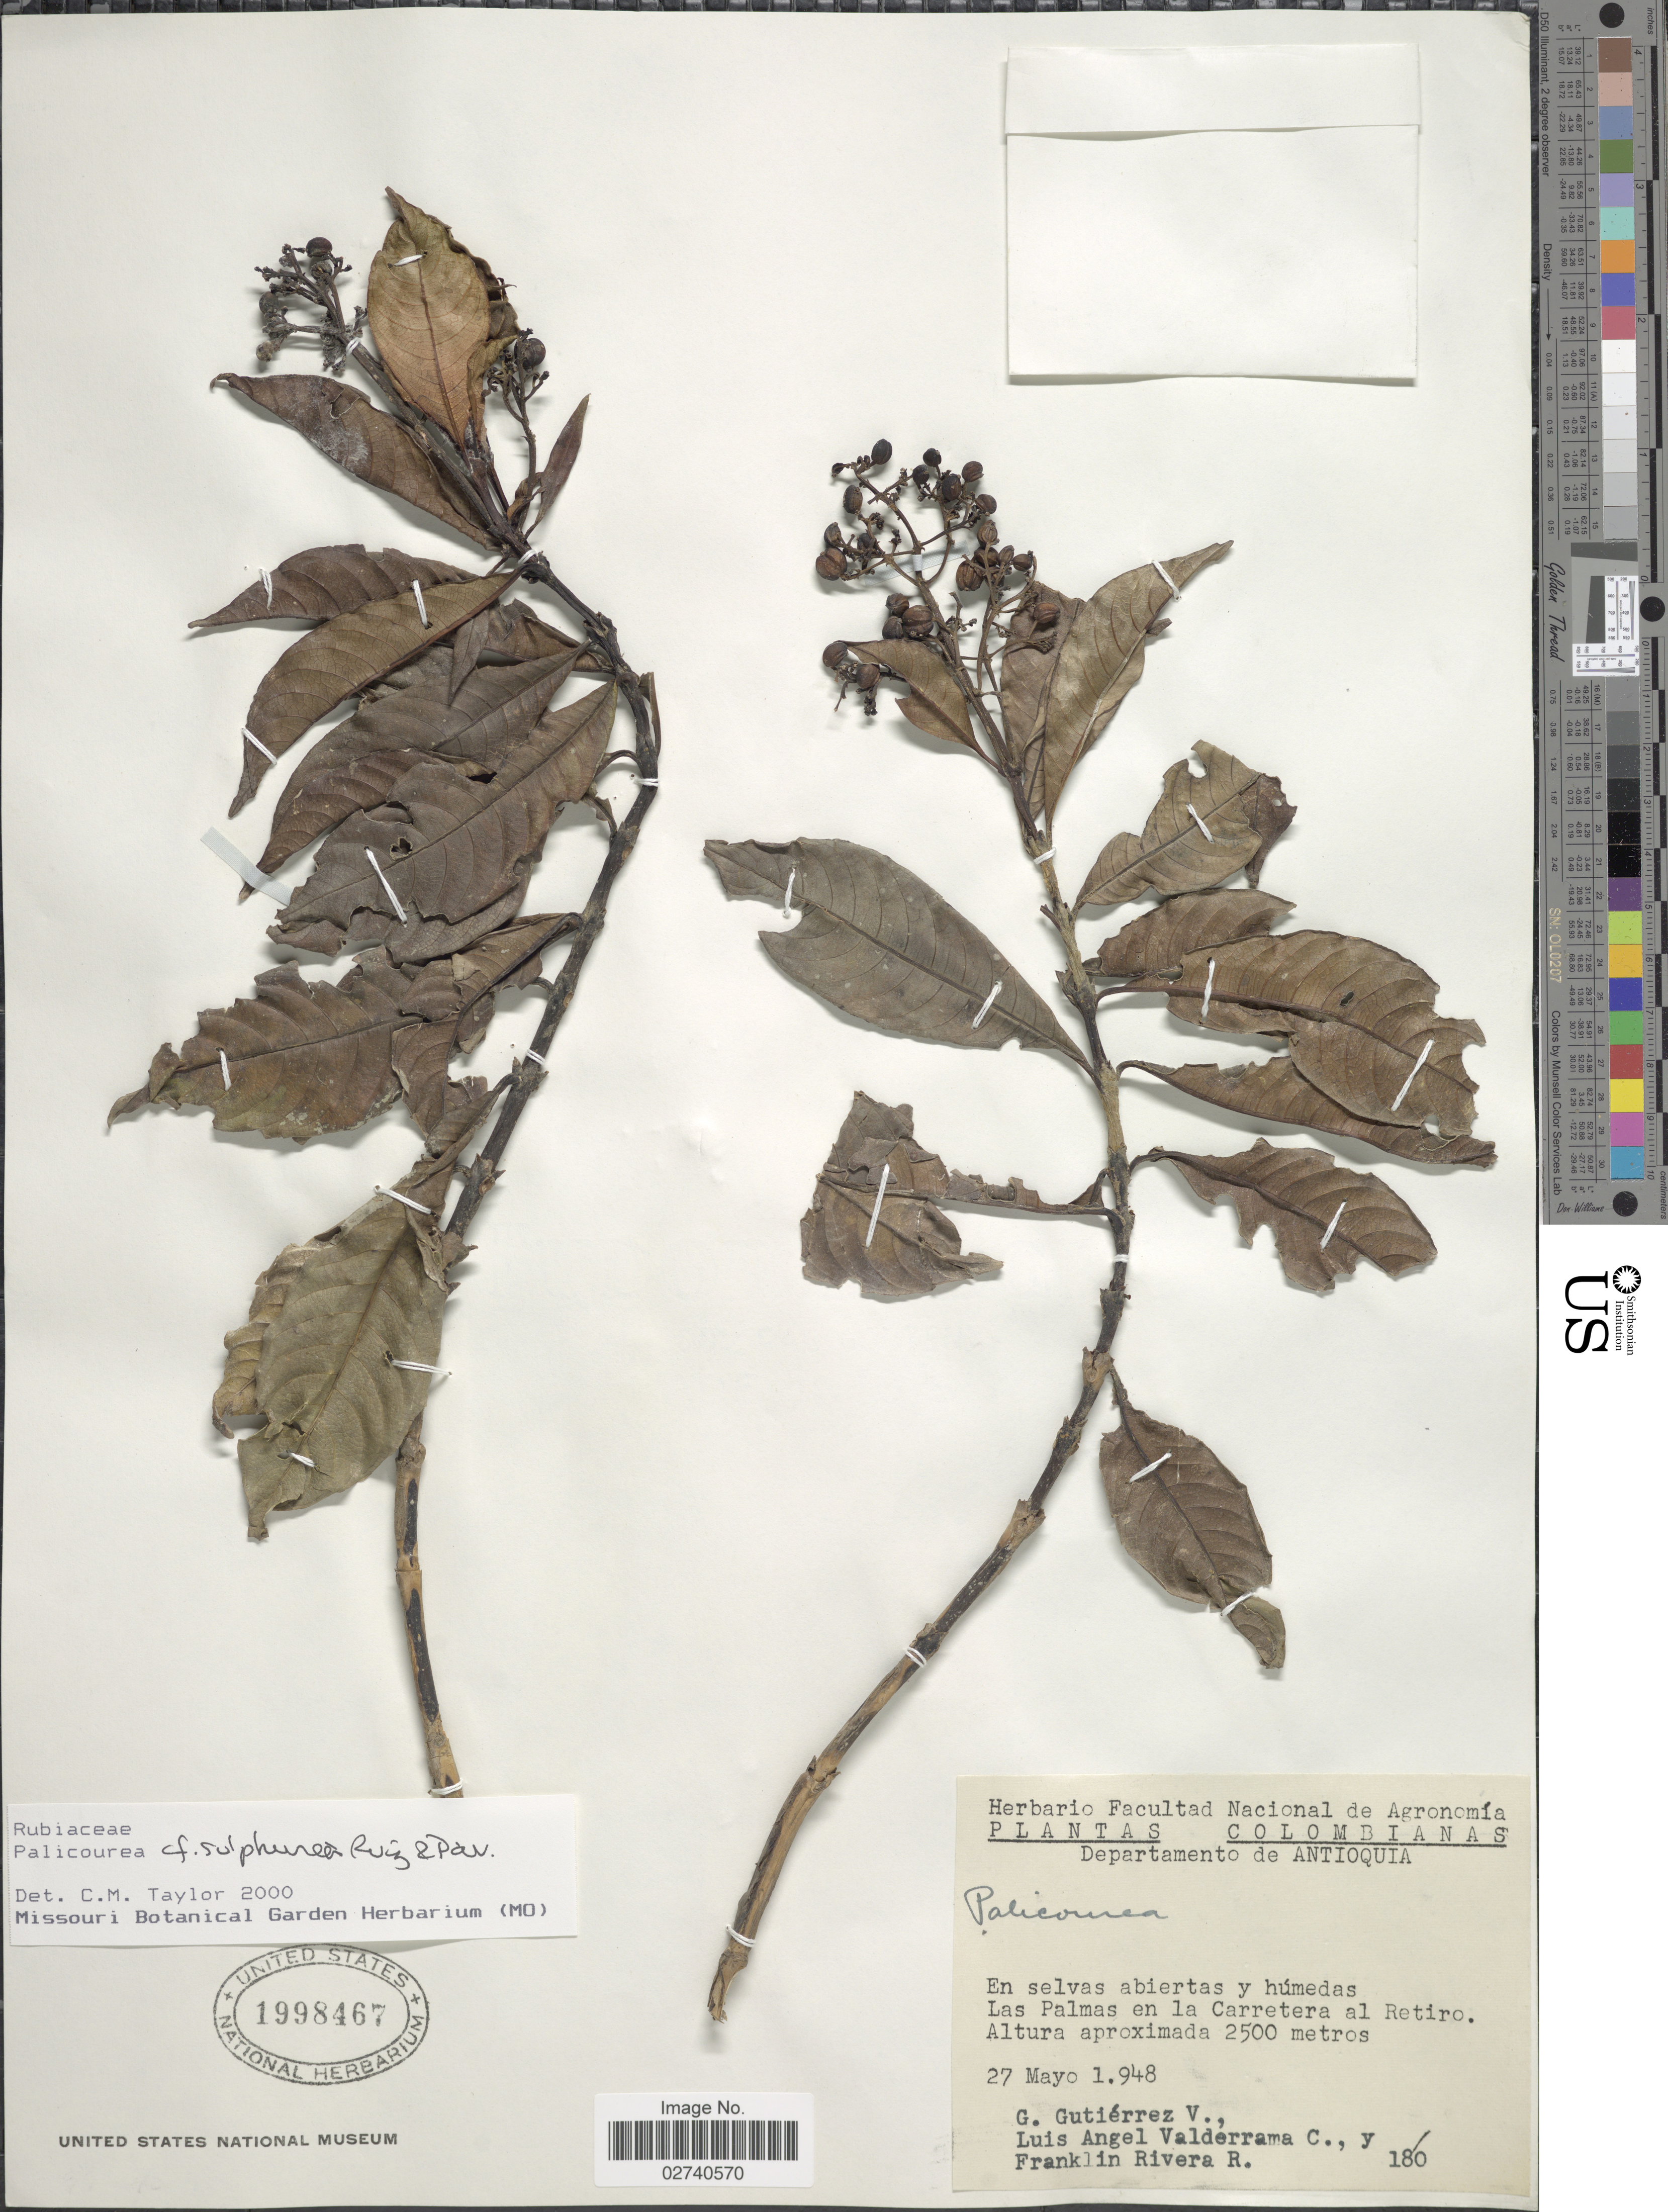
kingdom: Plantae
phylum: Tracheophyta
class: Magnoliopsida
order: Gentianales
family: Rubiaceae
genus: Palicourea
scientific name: Palicourea sulphurea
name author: (Ruiz & Pav.) DC.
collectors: G. Gutiérrez V., L. Valderrama C. & F. Rivera R.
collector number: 180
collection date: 1948-05-27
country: Colombia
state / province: Antioquia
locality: En selves abiertas y humedas Las Palmas en la Carretera al Retiro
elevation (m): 2500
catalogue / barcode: US 1998467